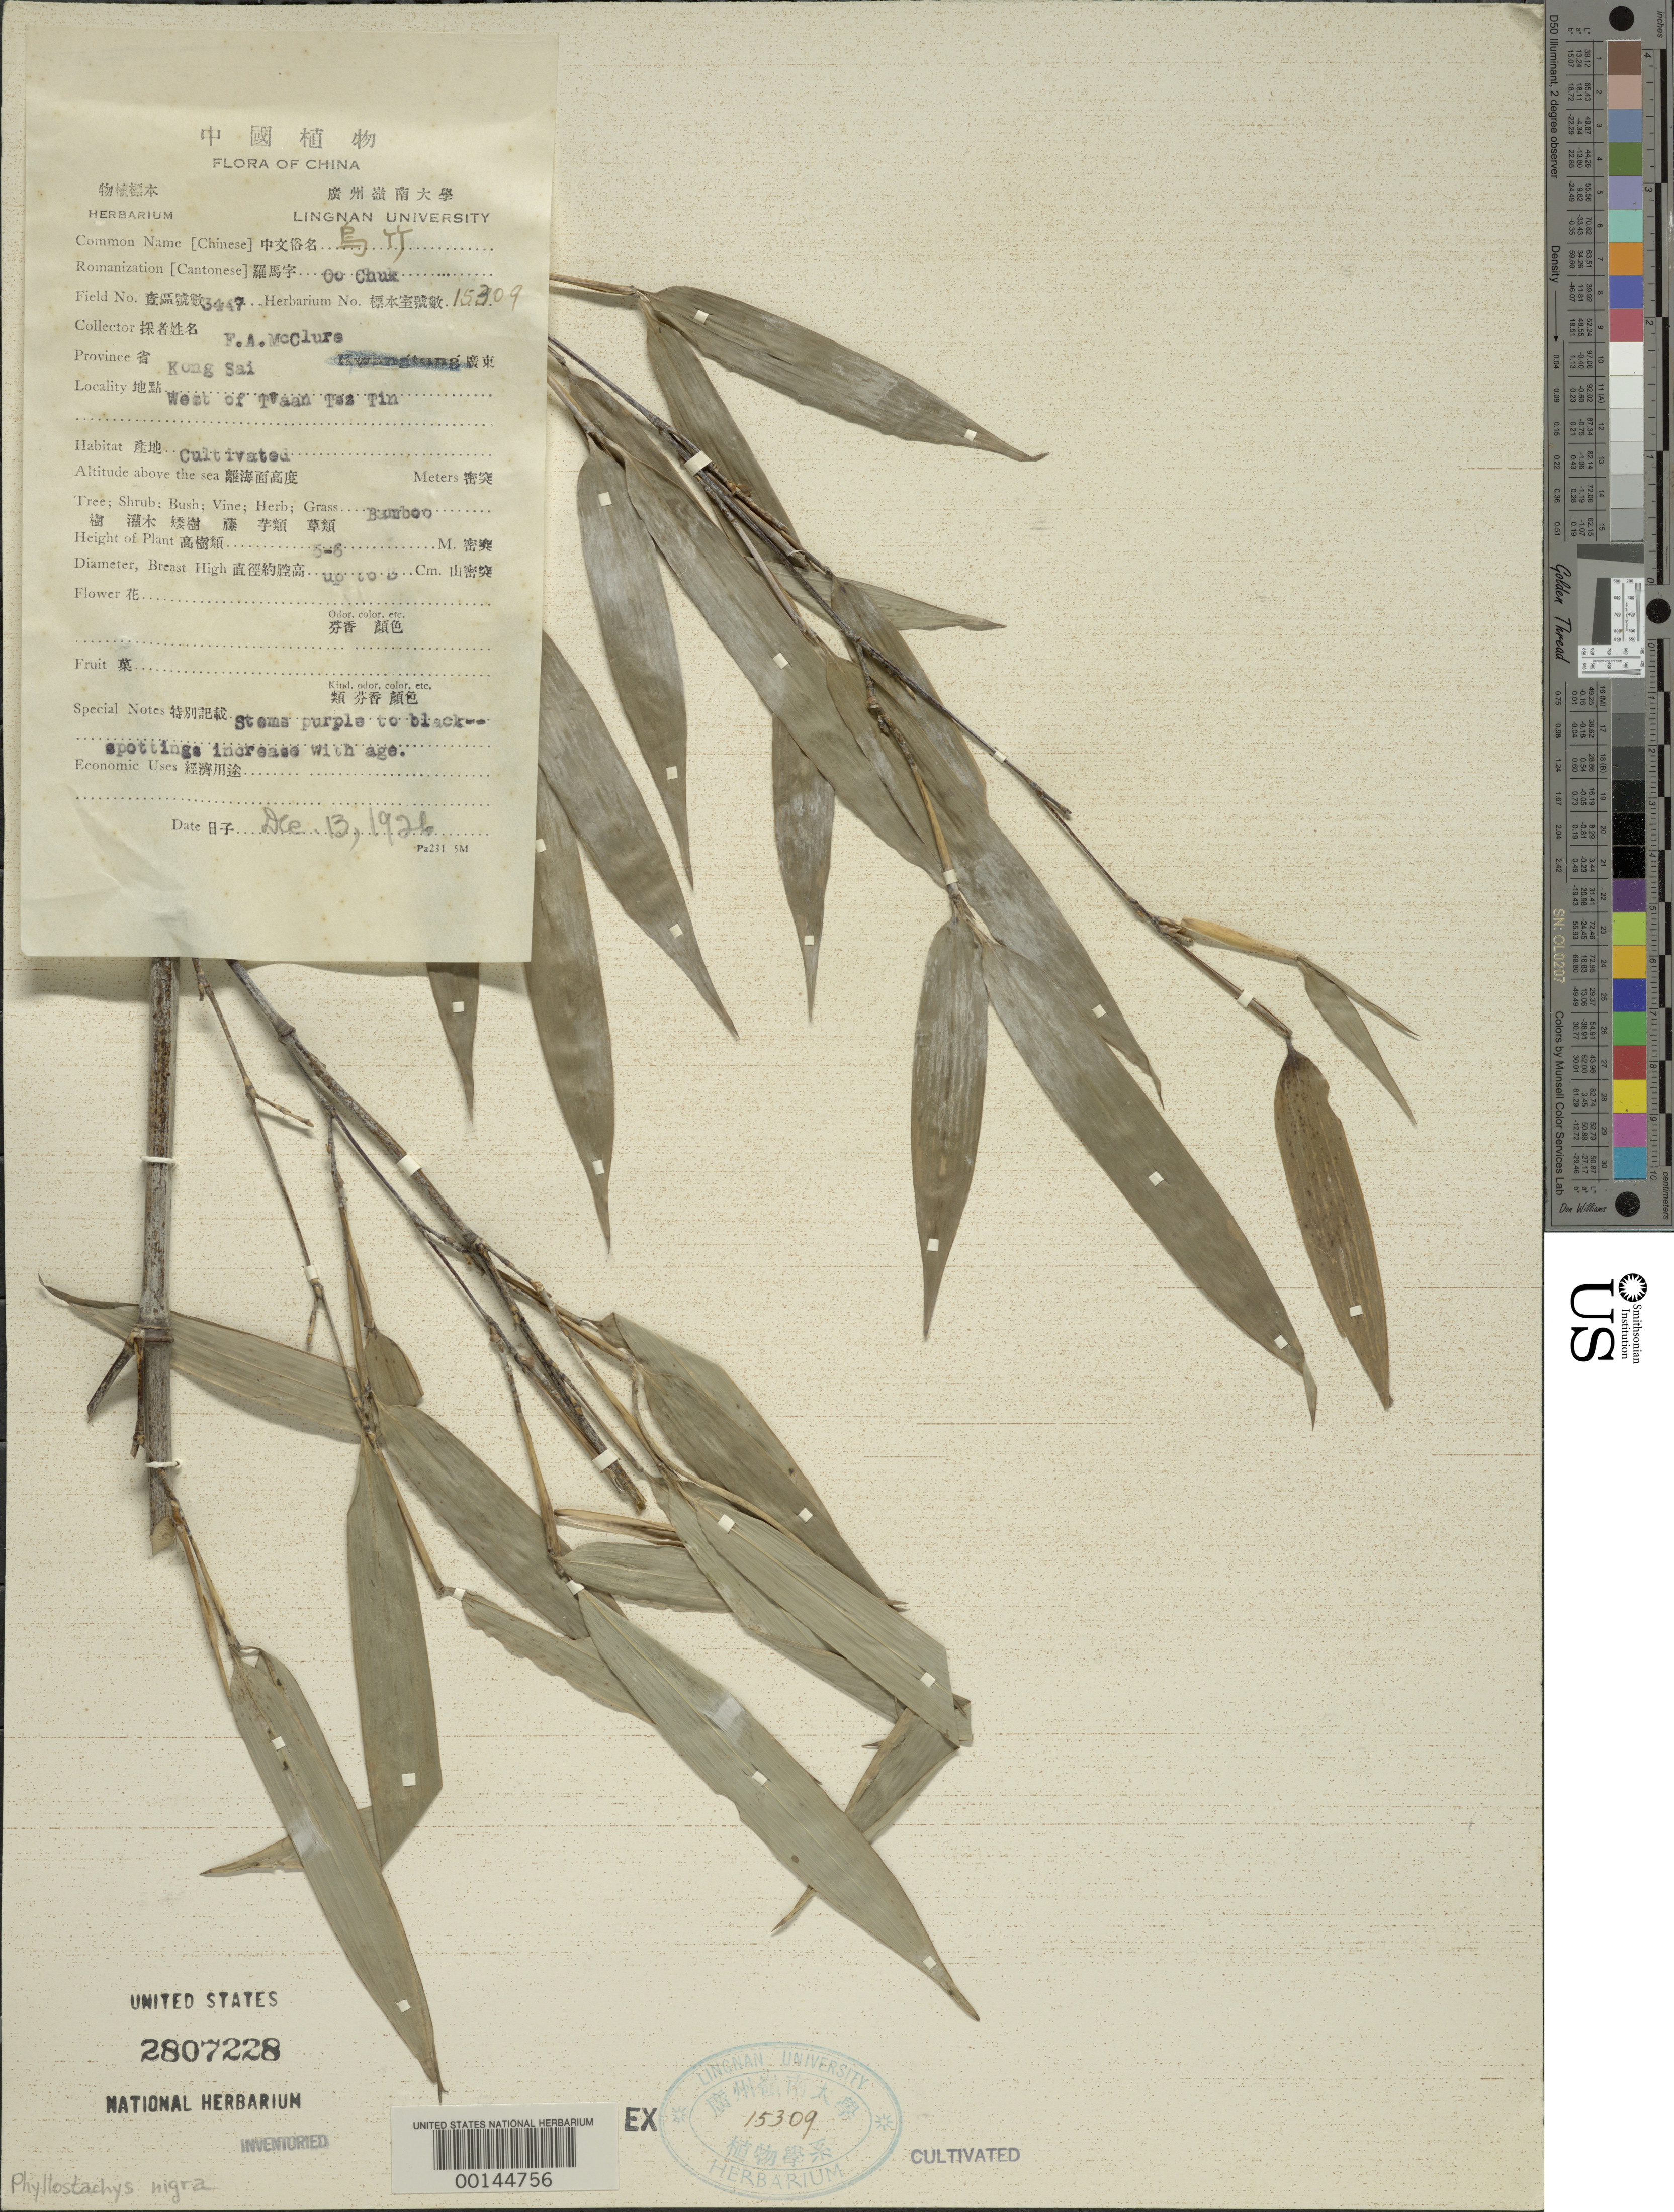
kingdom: Plantae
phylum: Tracheophyta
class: Liliopsida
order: Poales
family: Poaceae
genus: Phyllostachys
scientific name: Phyllostachys nigra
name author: (Lodd. ex Lindl.) Munro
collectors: F. A. McClure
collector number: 3447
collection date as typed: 13 Dec 1926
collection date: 1926-12-13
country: China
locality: T'aan tez tin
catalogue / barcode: US 2807228